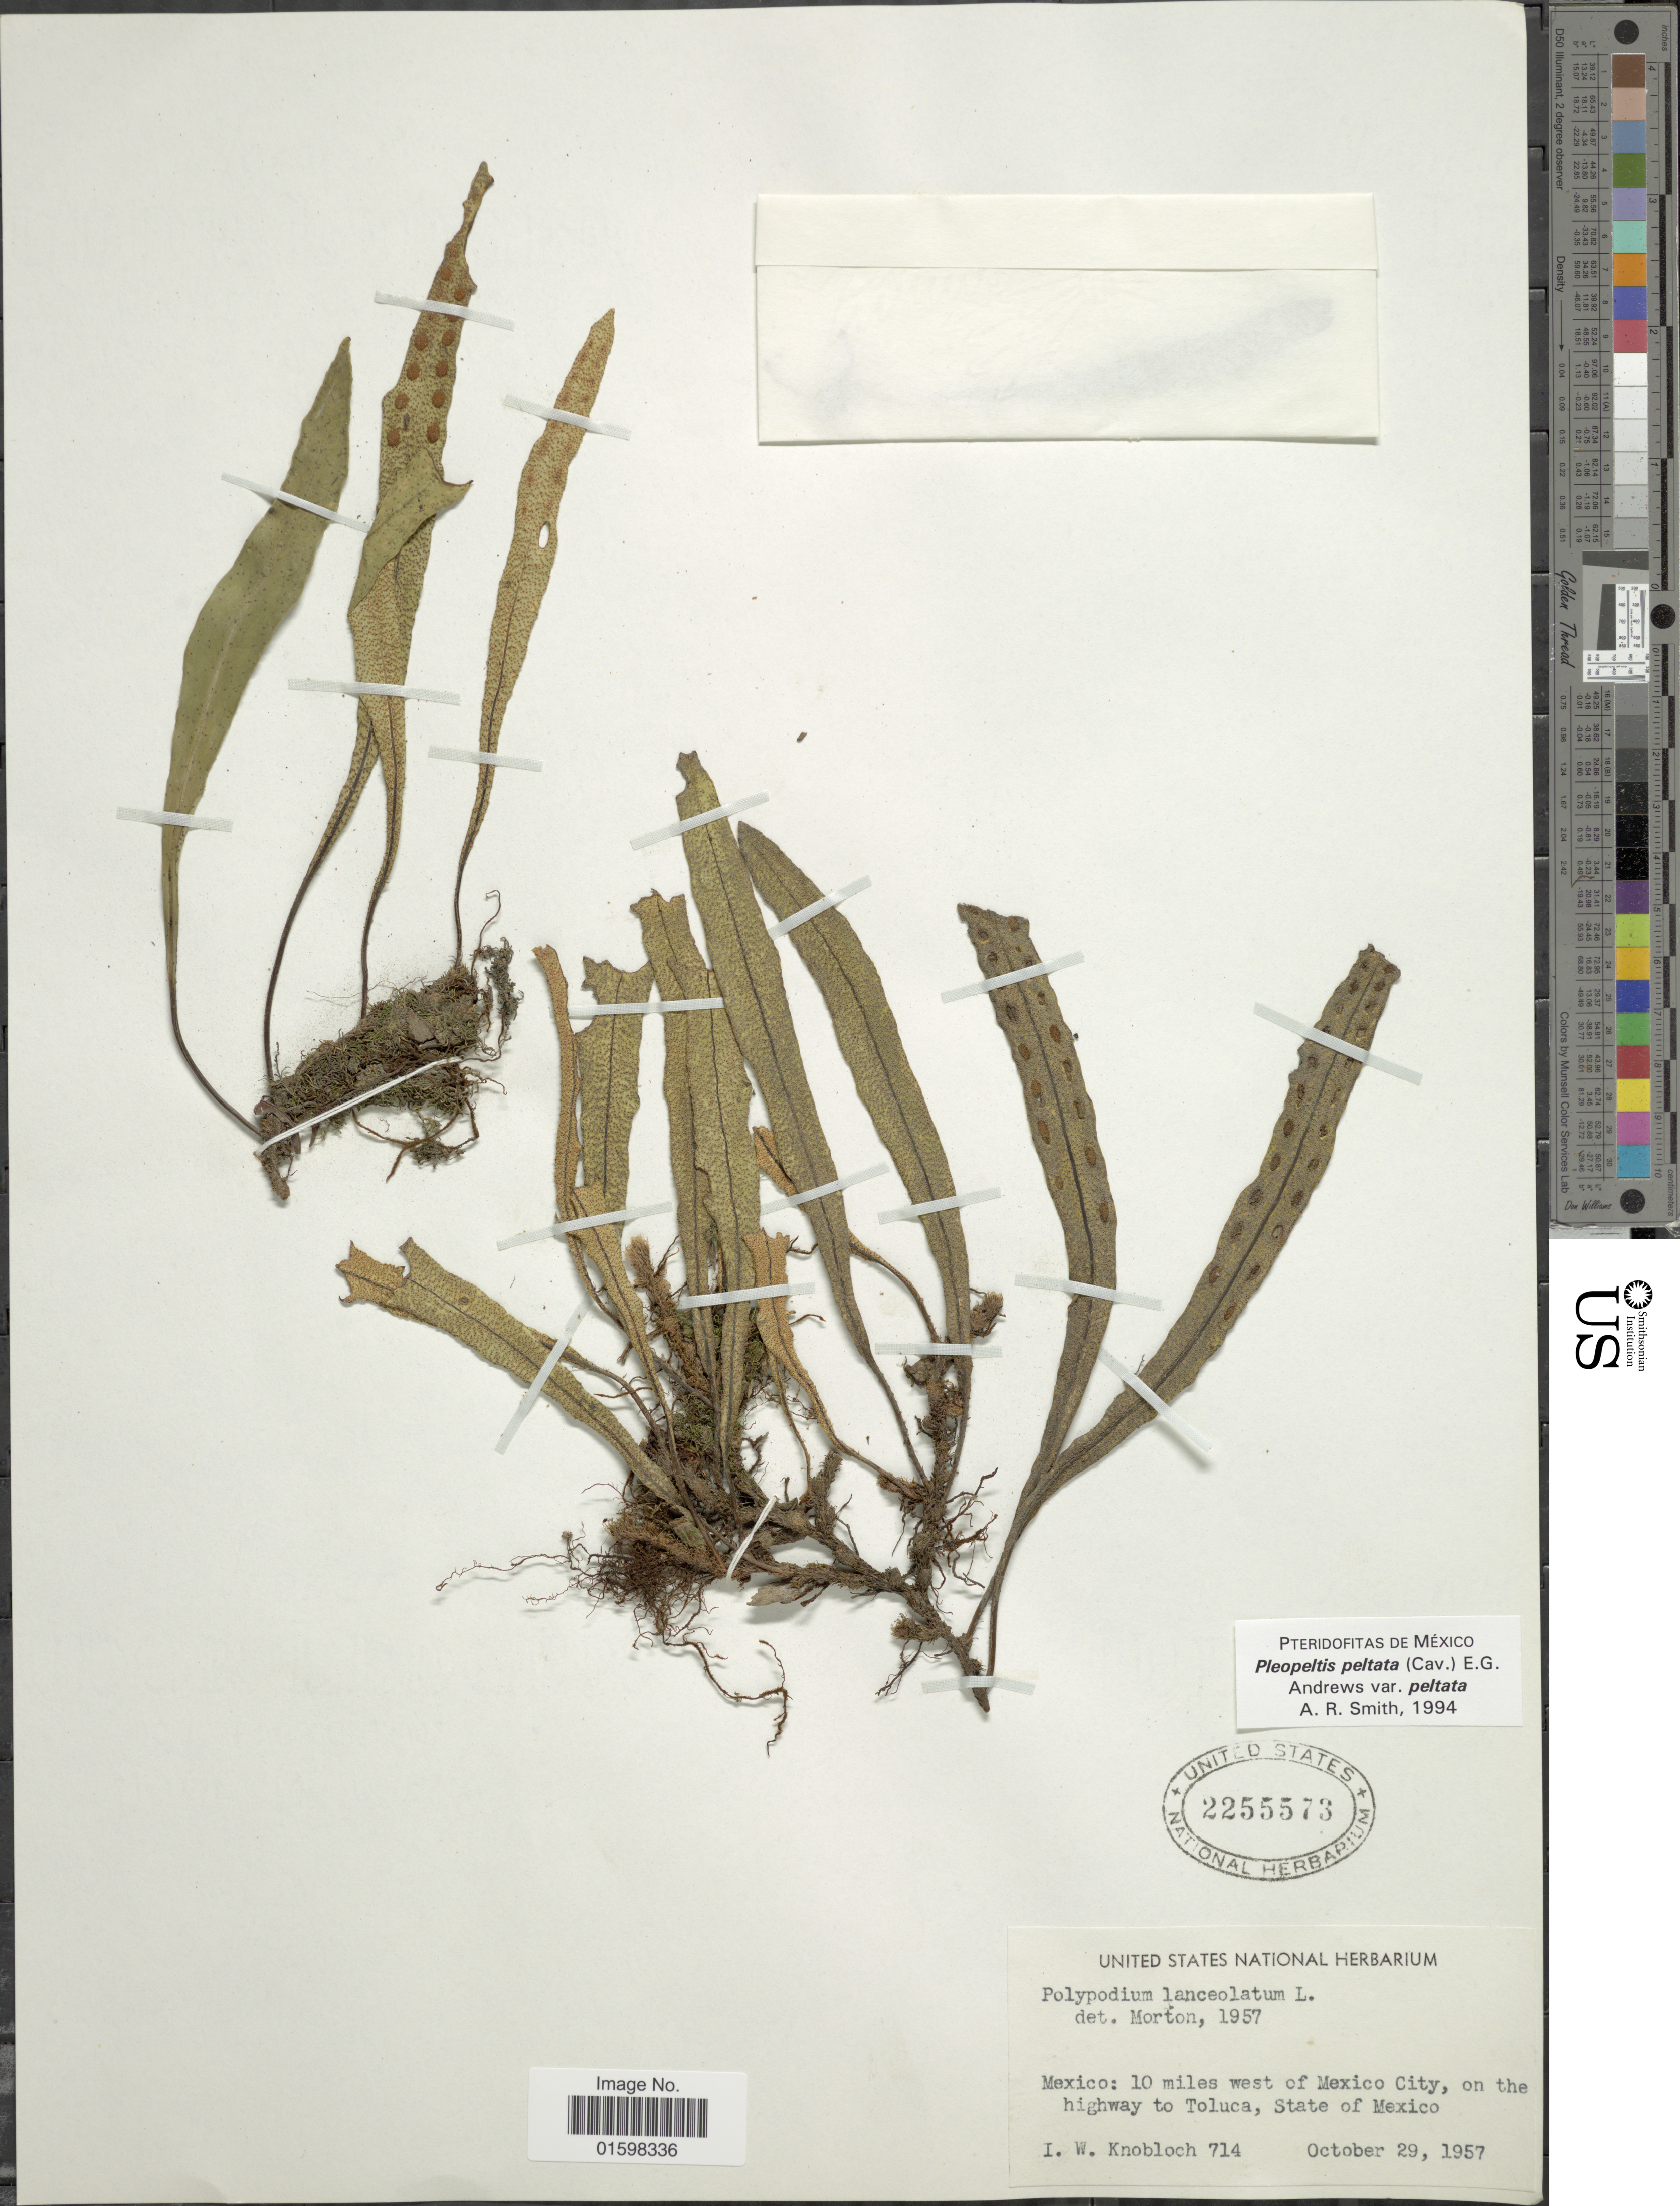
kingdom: Plantae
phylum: Tracheophyta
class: Polypodiopsida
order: Polypodiales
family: Polypodiaceae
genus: Pleopeltis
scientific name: Pleopeltis polylepis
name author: (Roem. ex Kunze) T. Moore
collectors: I. W. Knobloch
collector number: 714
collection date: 1957-10-29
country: Mexico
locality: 10 miles west of Mexico City, on the highway to Toluca, State of Mexico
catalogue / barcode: US 2255573